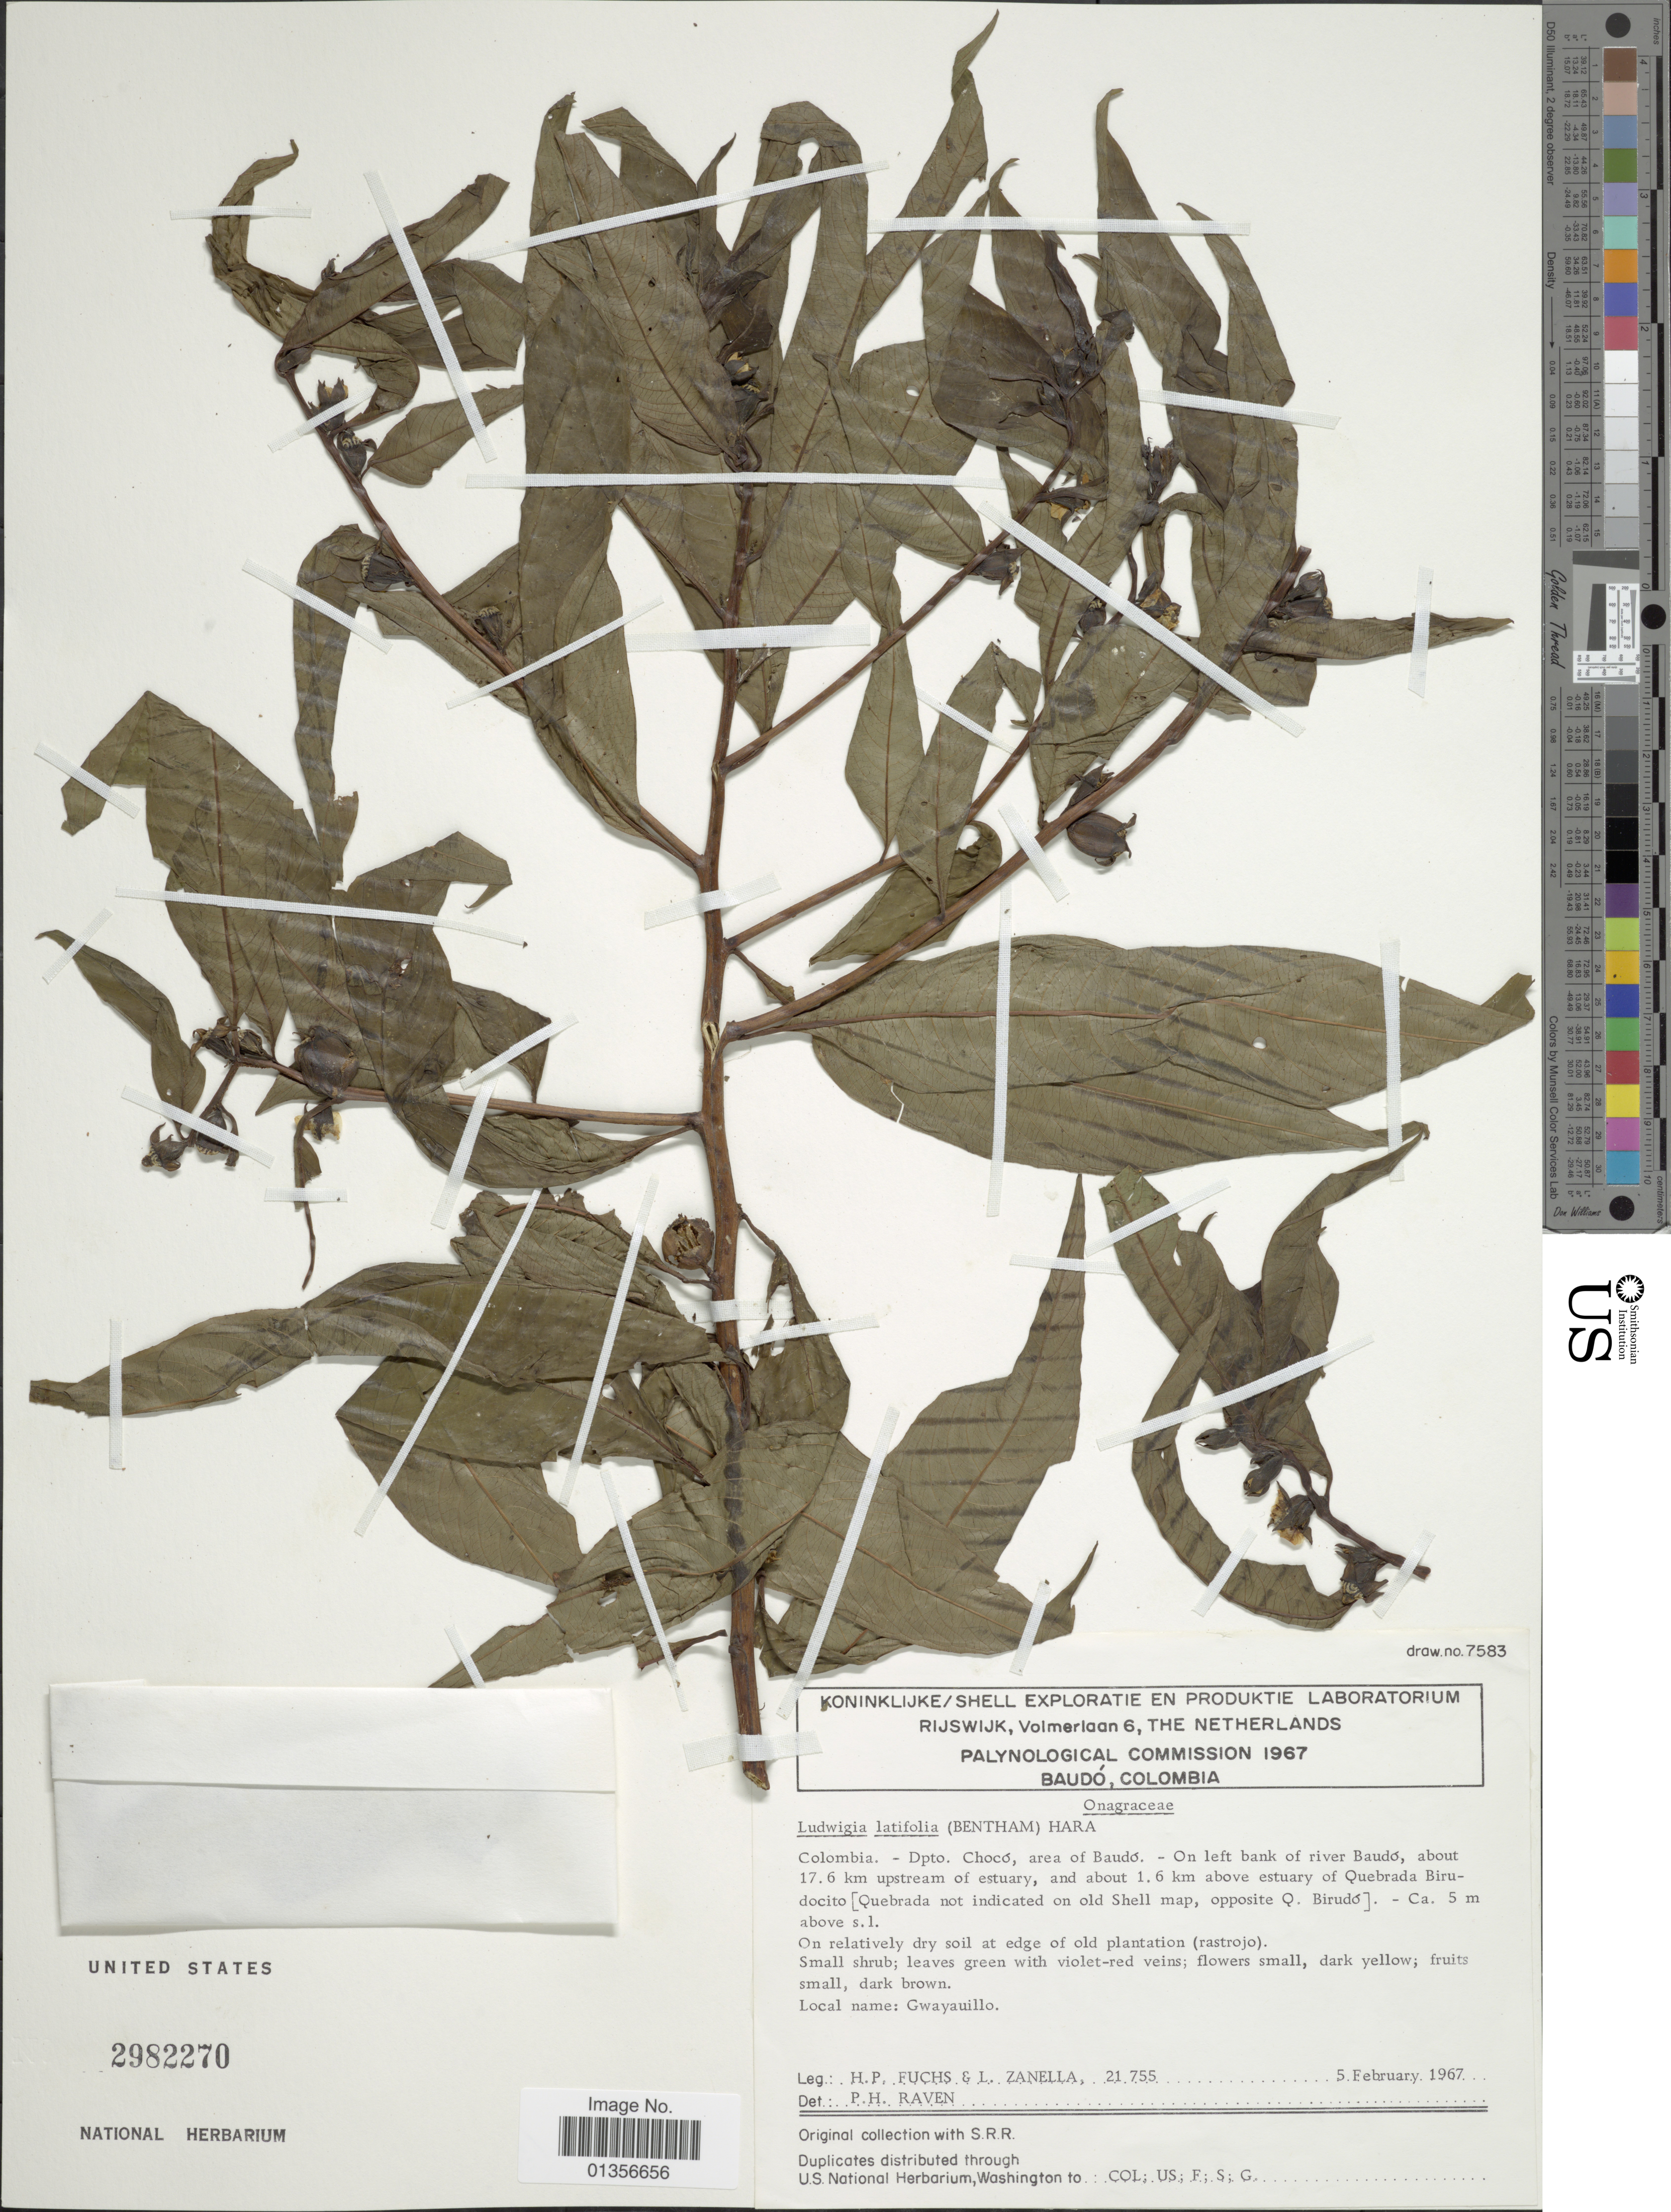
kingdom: Plantae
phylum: Tracheophyta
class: Magnoliopsida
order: Myrtales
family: Onagraceae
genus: Ludwigia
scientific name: Ludwigia latifolia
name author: (Benth.) H. Hara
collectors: H. P. Fuchs & L. Zanella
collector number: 21755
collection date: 1967-02-05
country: Colombia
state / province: Chocó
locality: Area of Baudó - On left bank of river Baudó, about 17.6 km upstream of estuary, and about 1.6 km above estuary of Quebrada Birudocito (Quebrada not indicated on old Shell map, opposite Q. Birudó] - Ca. 5 m above s.l.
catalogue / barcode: US 2982270